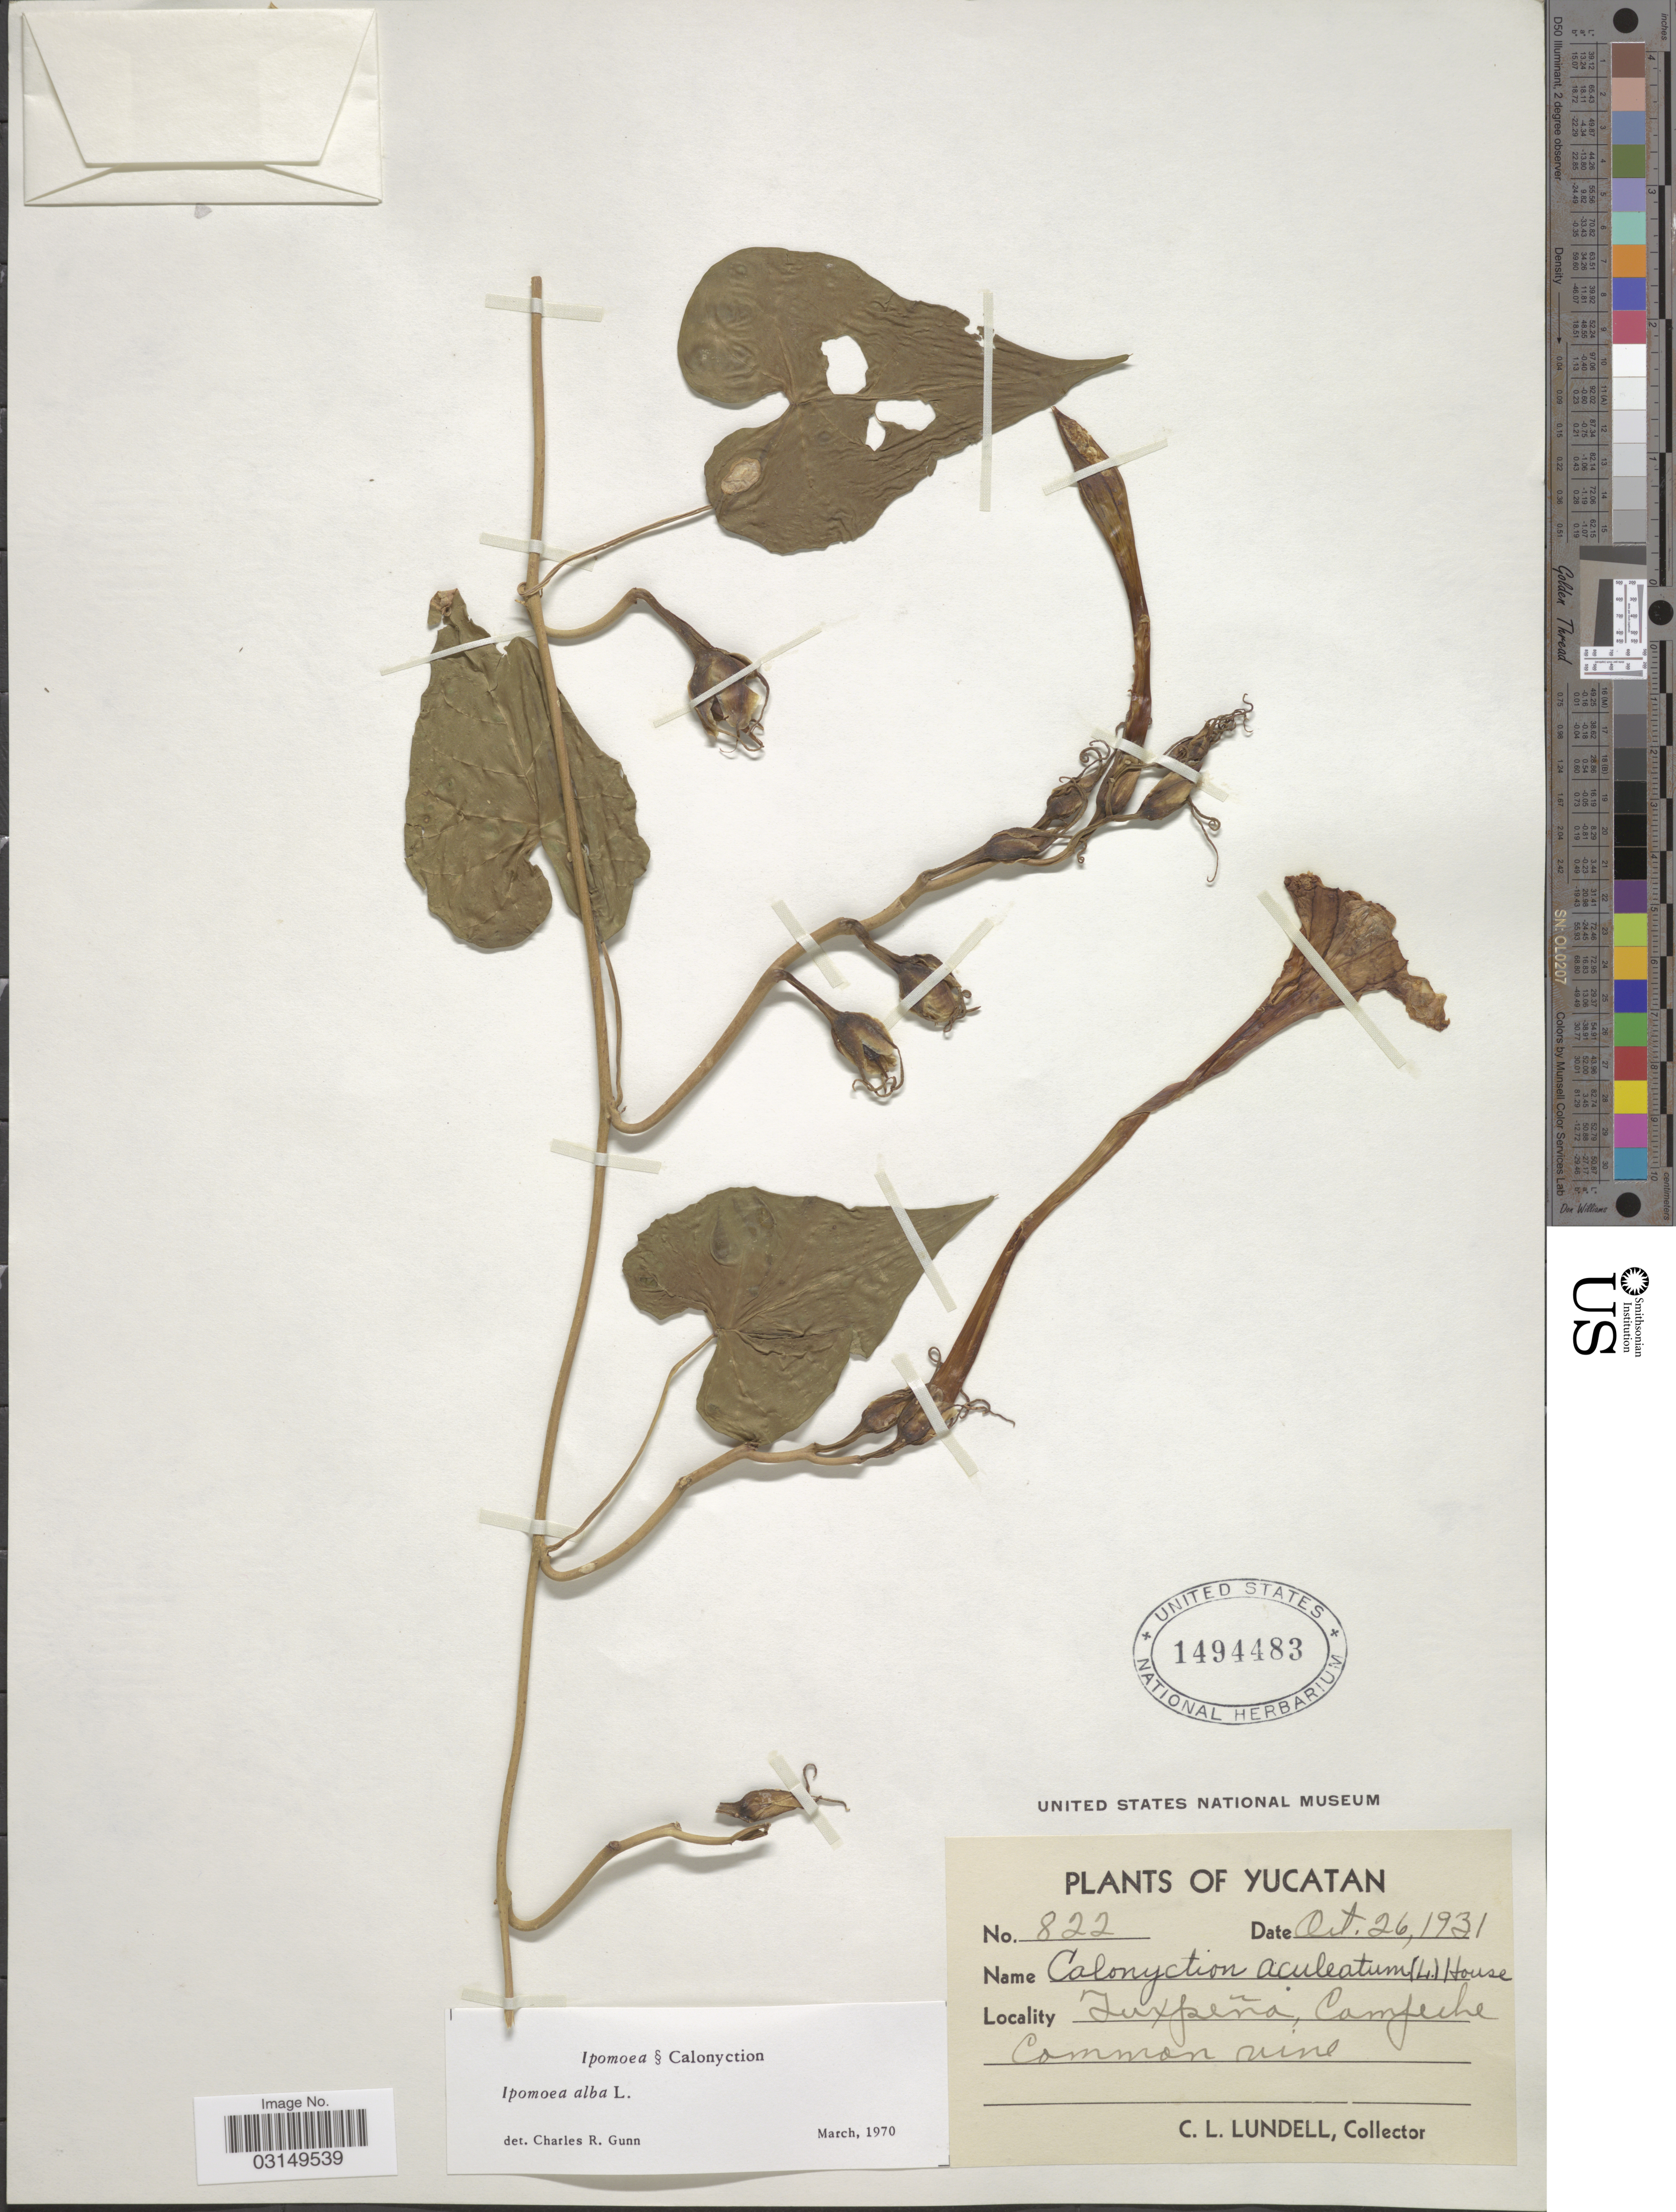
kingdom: Plantae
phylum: Tracheophyta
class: Magnoliopsida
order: Solanales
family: Convolvulaceae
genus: Ipomoea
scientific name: Ipomoea alba L.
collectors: C. L. Lundell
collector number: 822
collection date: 1931-10-26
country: Mexico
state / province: Yucatán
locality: Tuxpeña, Campeche.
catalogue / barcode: US 1494483